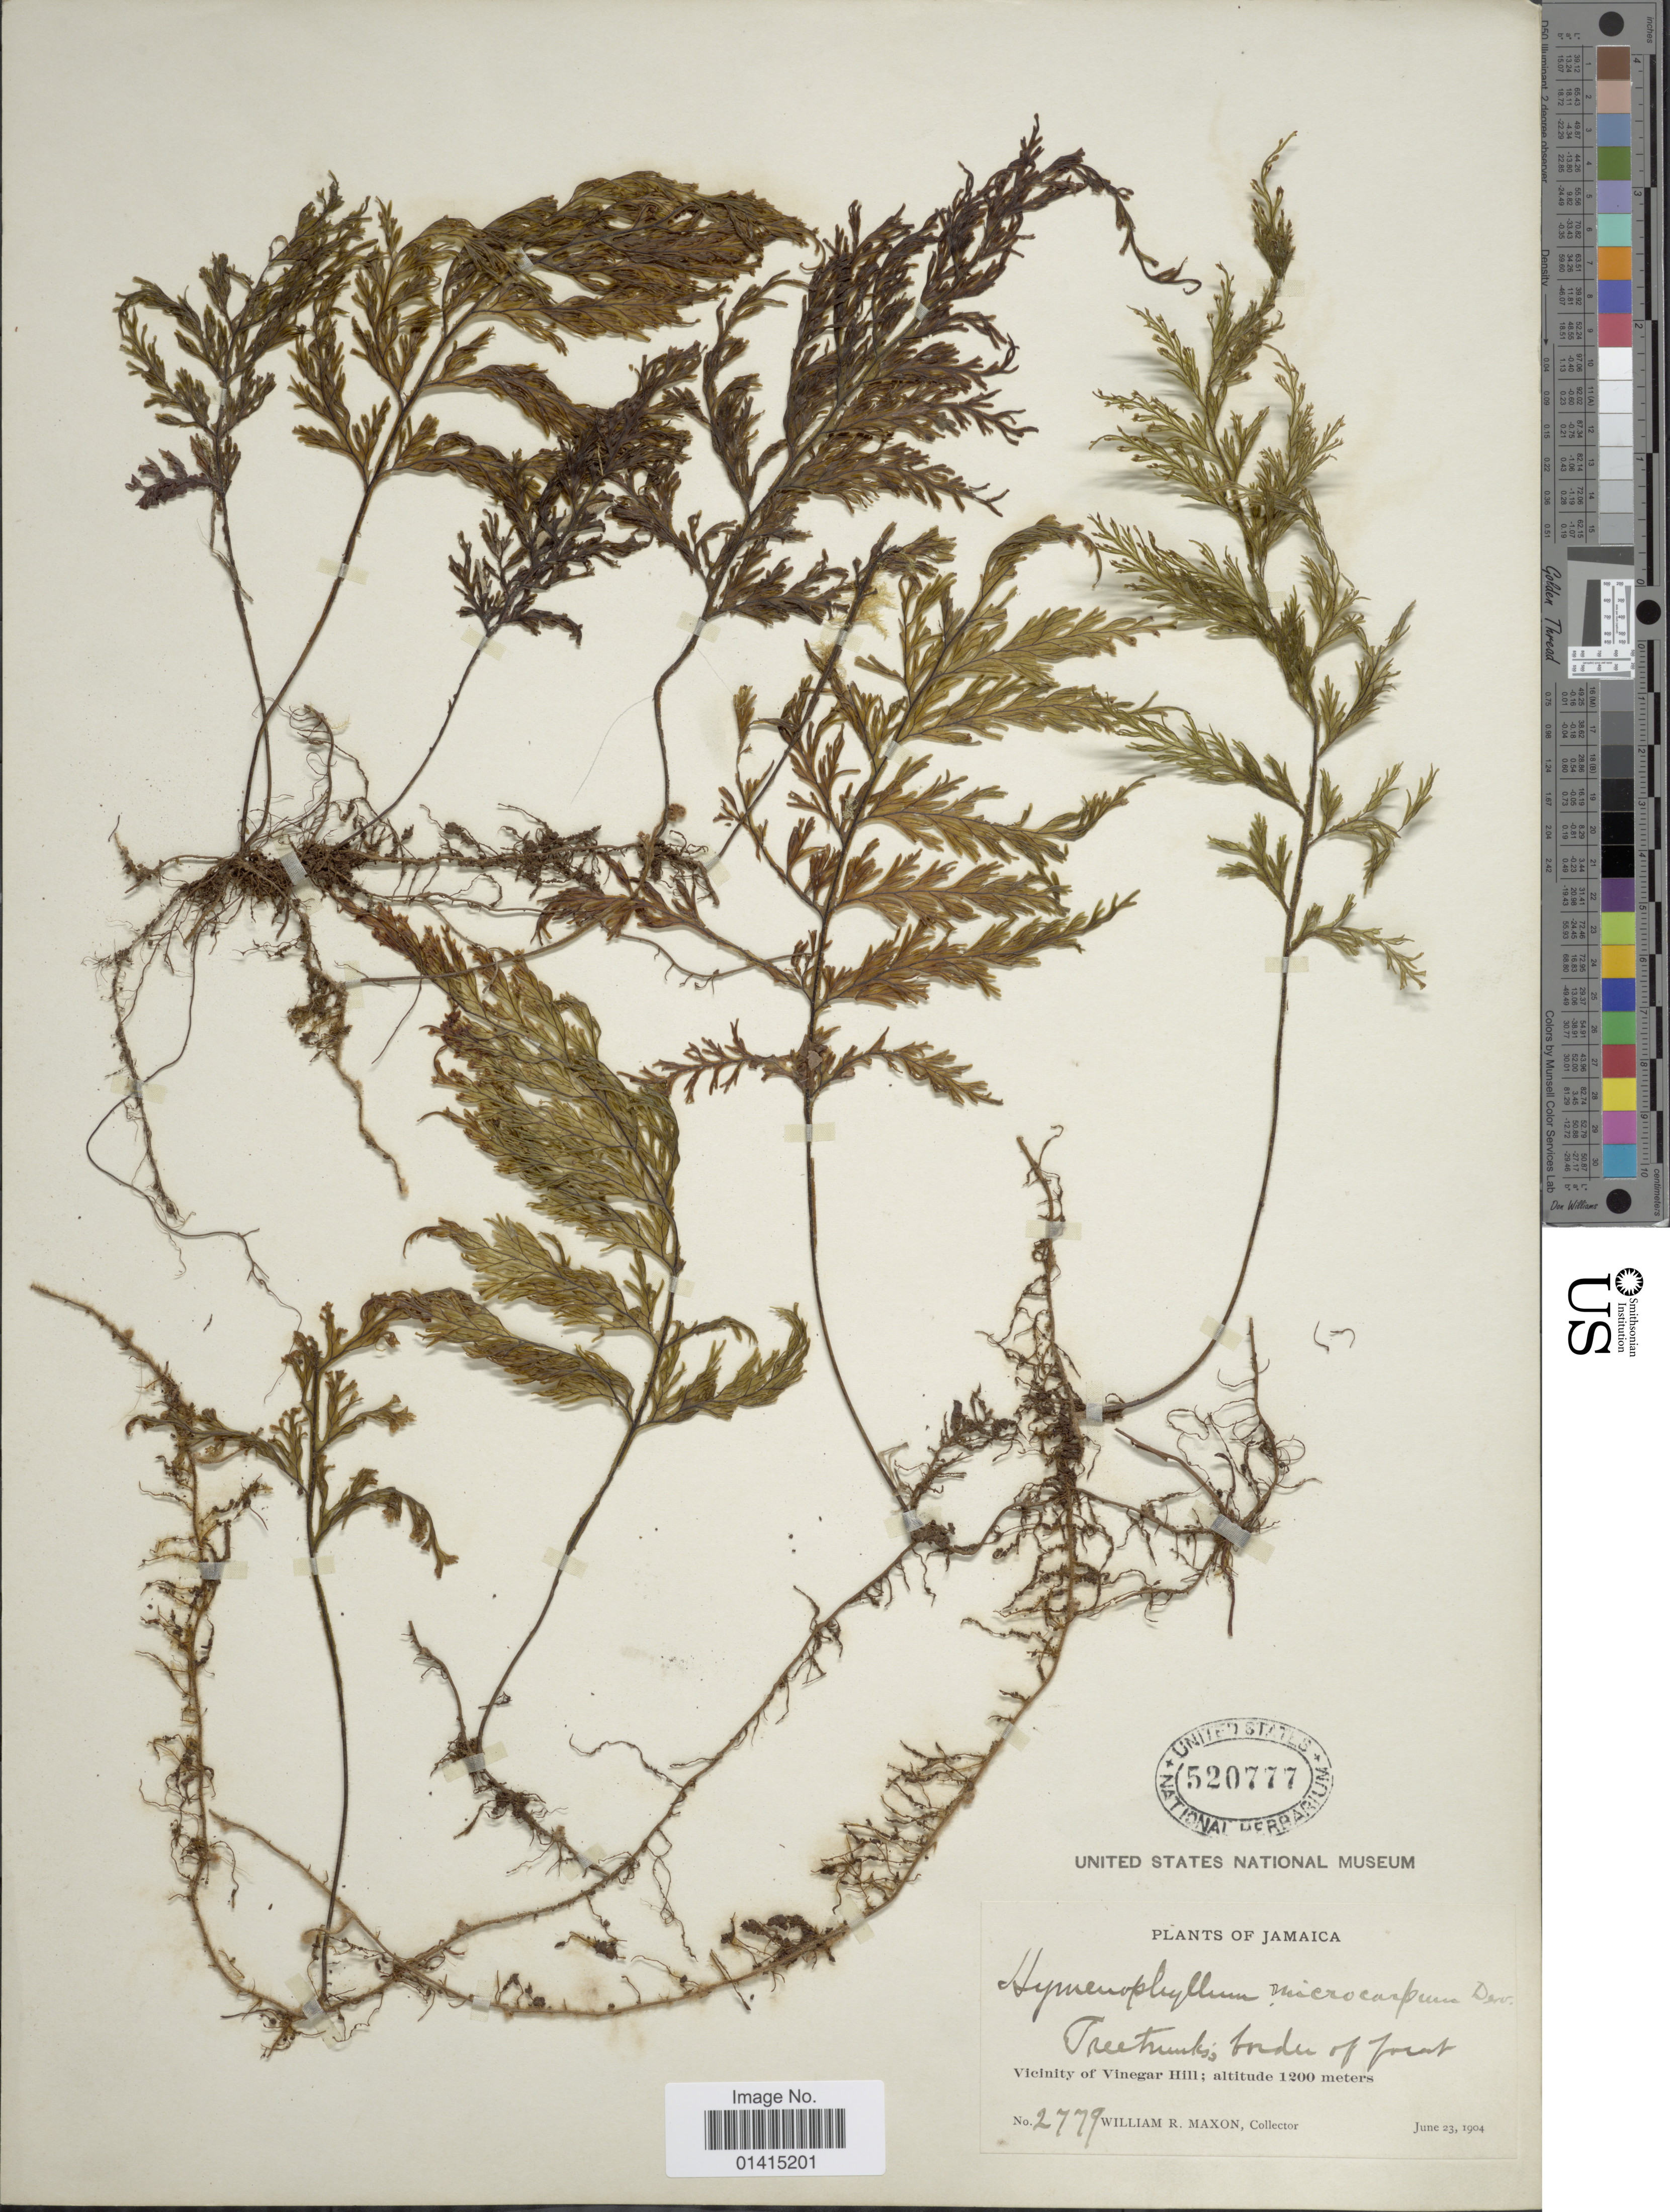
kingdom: Plantae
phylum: Tracheophyta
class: Polypodiopsida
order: Hymenophyllales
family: Hymenophyllaceae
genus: Hymenophyllum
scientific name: Hymenophyllum microcarpum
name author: (Desv.) Lellinger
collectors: W. R. Maxon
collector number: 2779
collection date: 1904-06-23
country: Jamaica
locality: Vicinity of Vinegar Hill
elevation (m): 1200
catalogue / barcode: US 520777